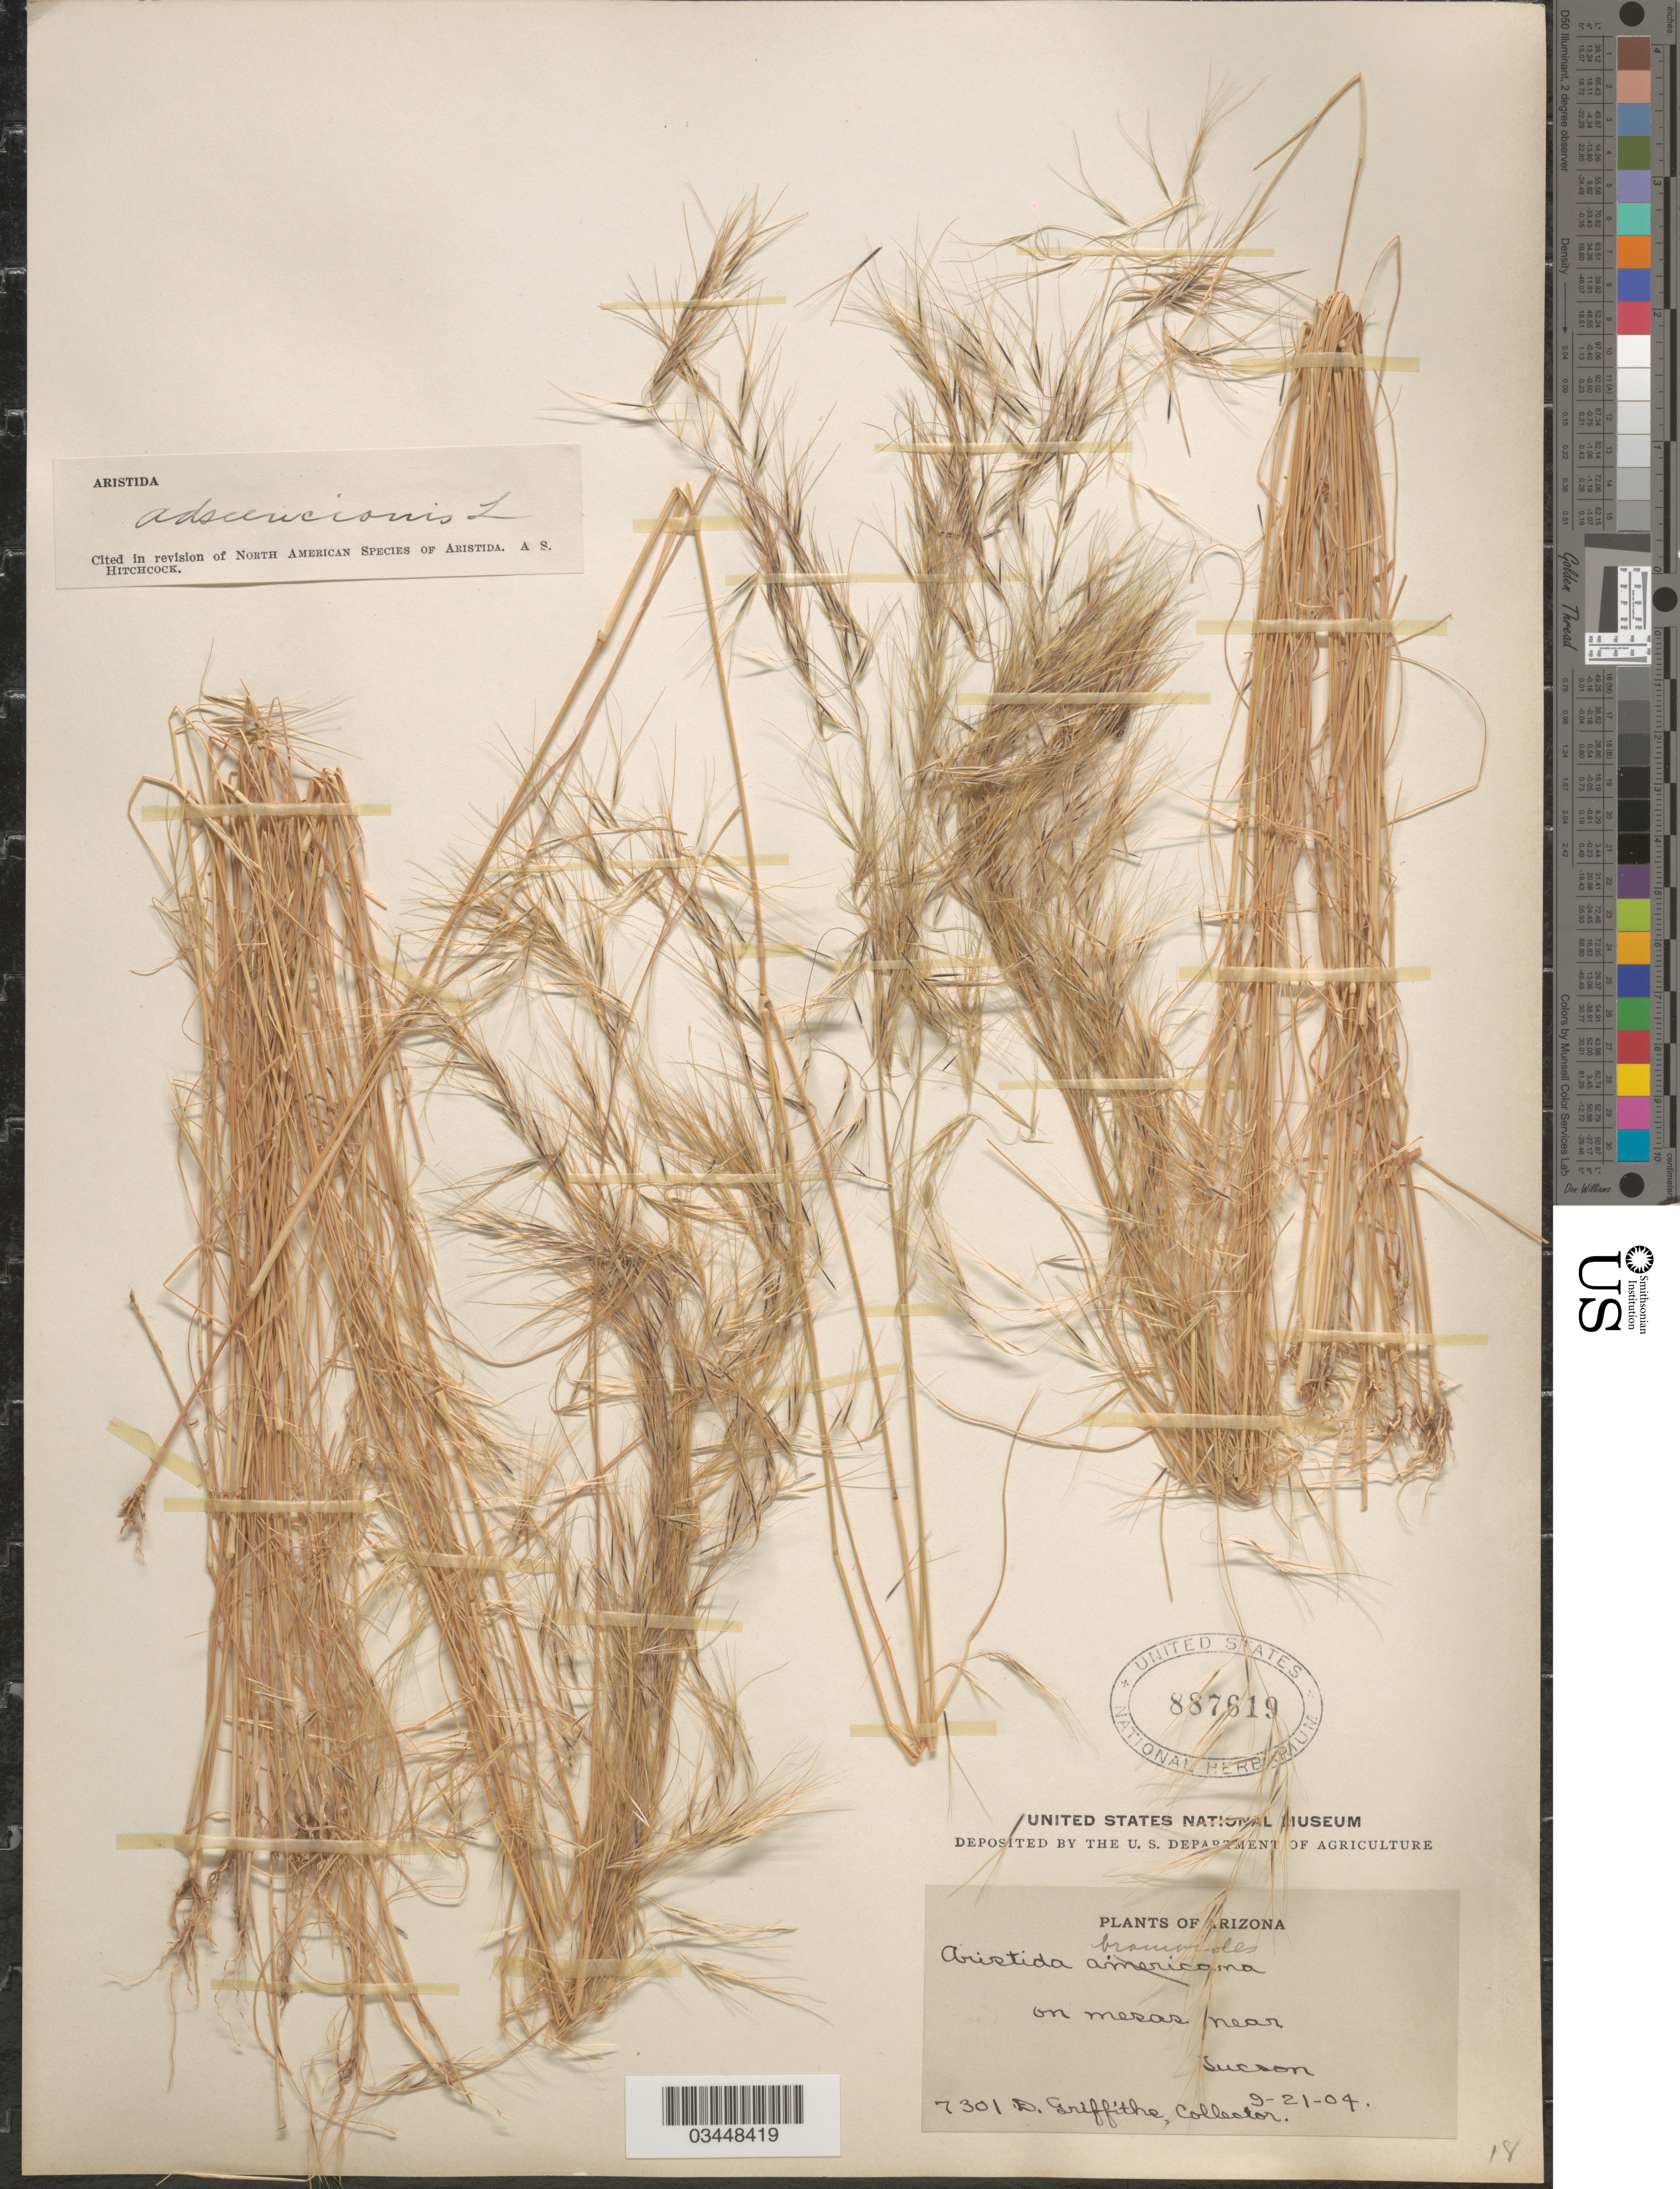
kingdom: Plantae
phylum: Tracheophyta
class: Liliopsida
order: Poales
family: Poaceae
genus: Aristida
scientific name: Aristida adscensionis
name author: L.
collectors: D. Griffiths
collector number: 7301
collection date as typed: Transcribed d/m/y: 21/9/4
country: United States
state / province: Arizona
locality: On mesas near Tucson.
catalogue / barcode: US 887619